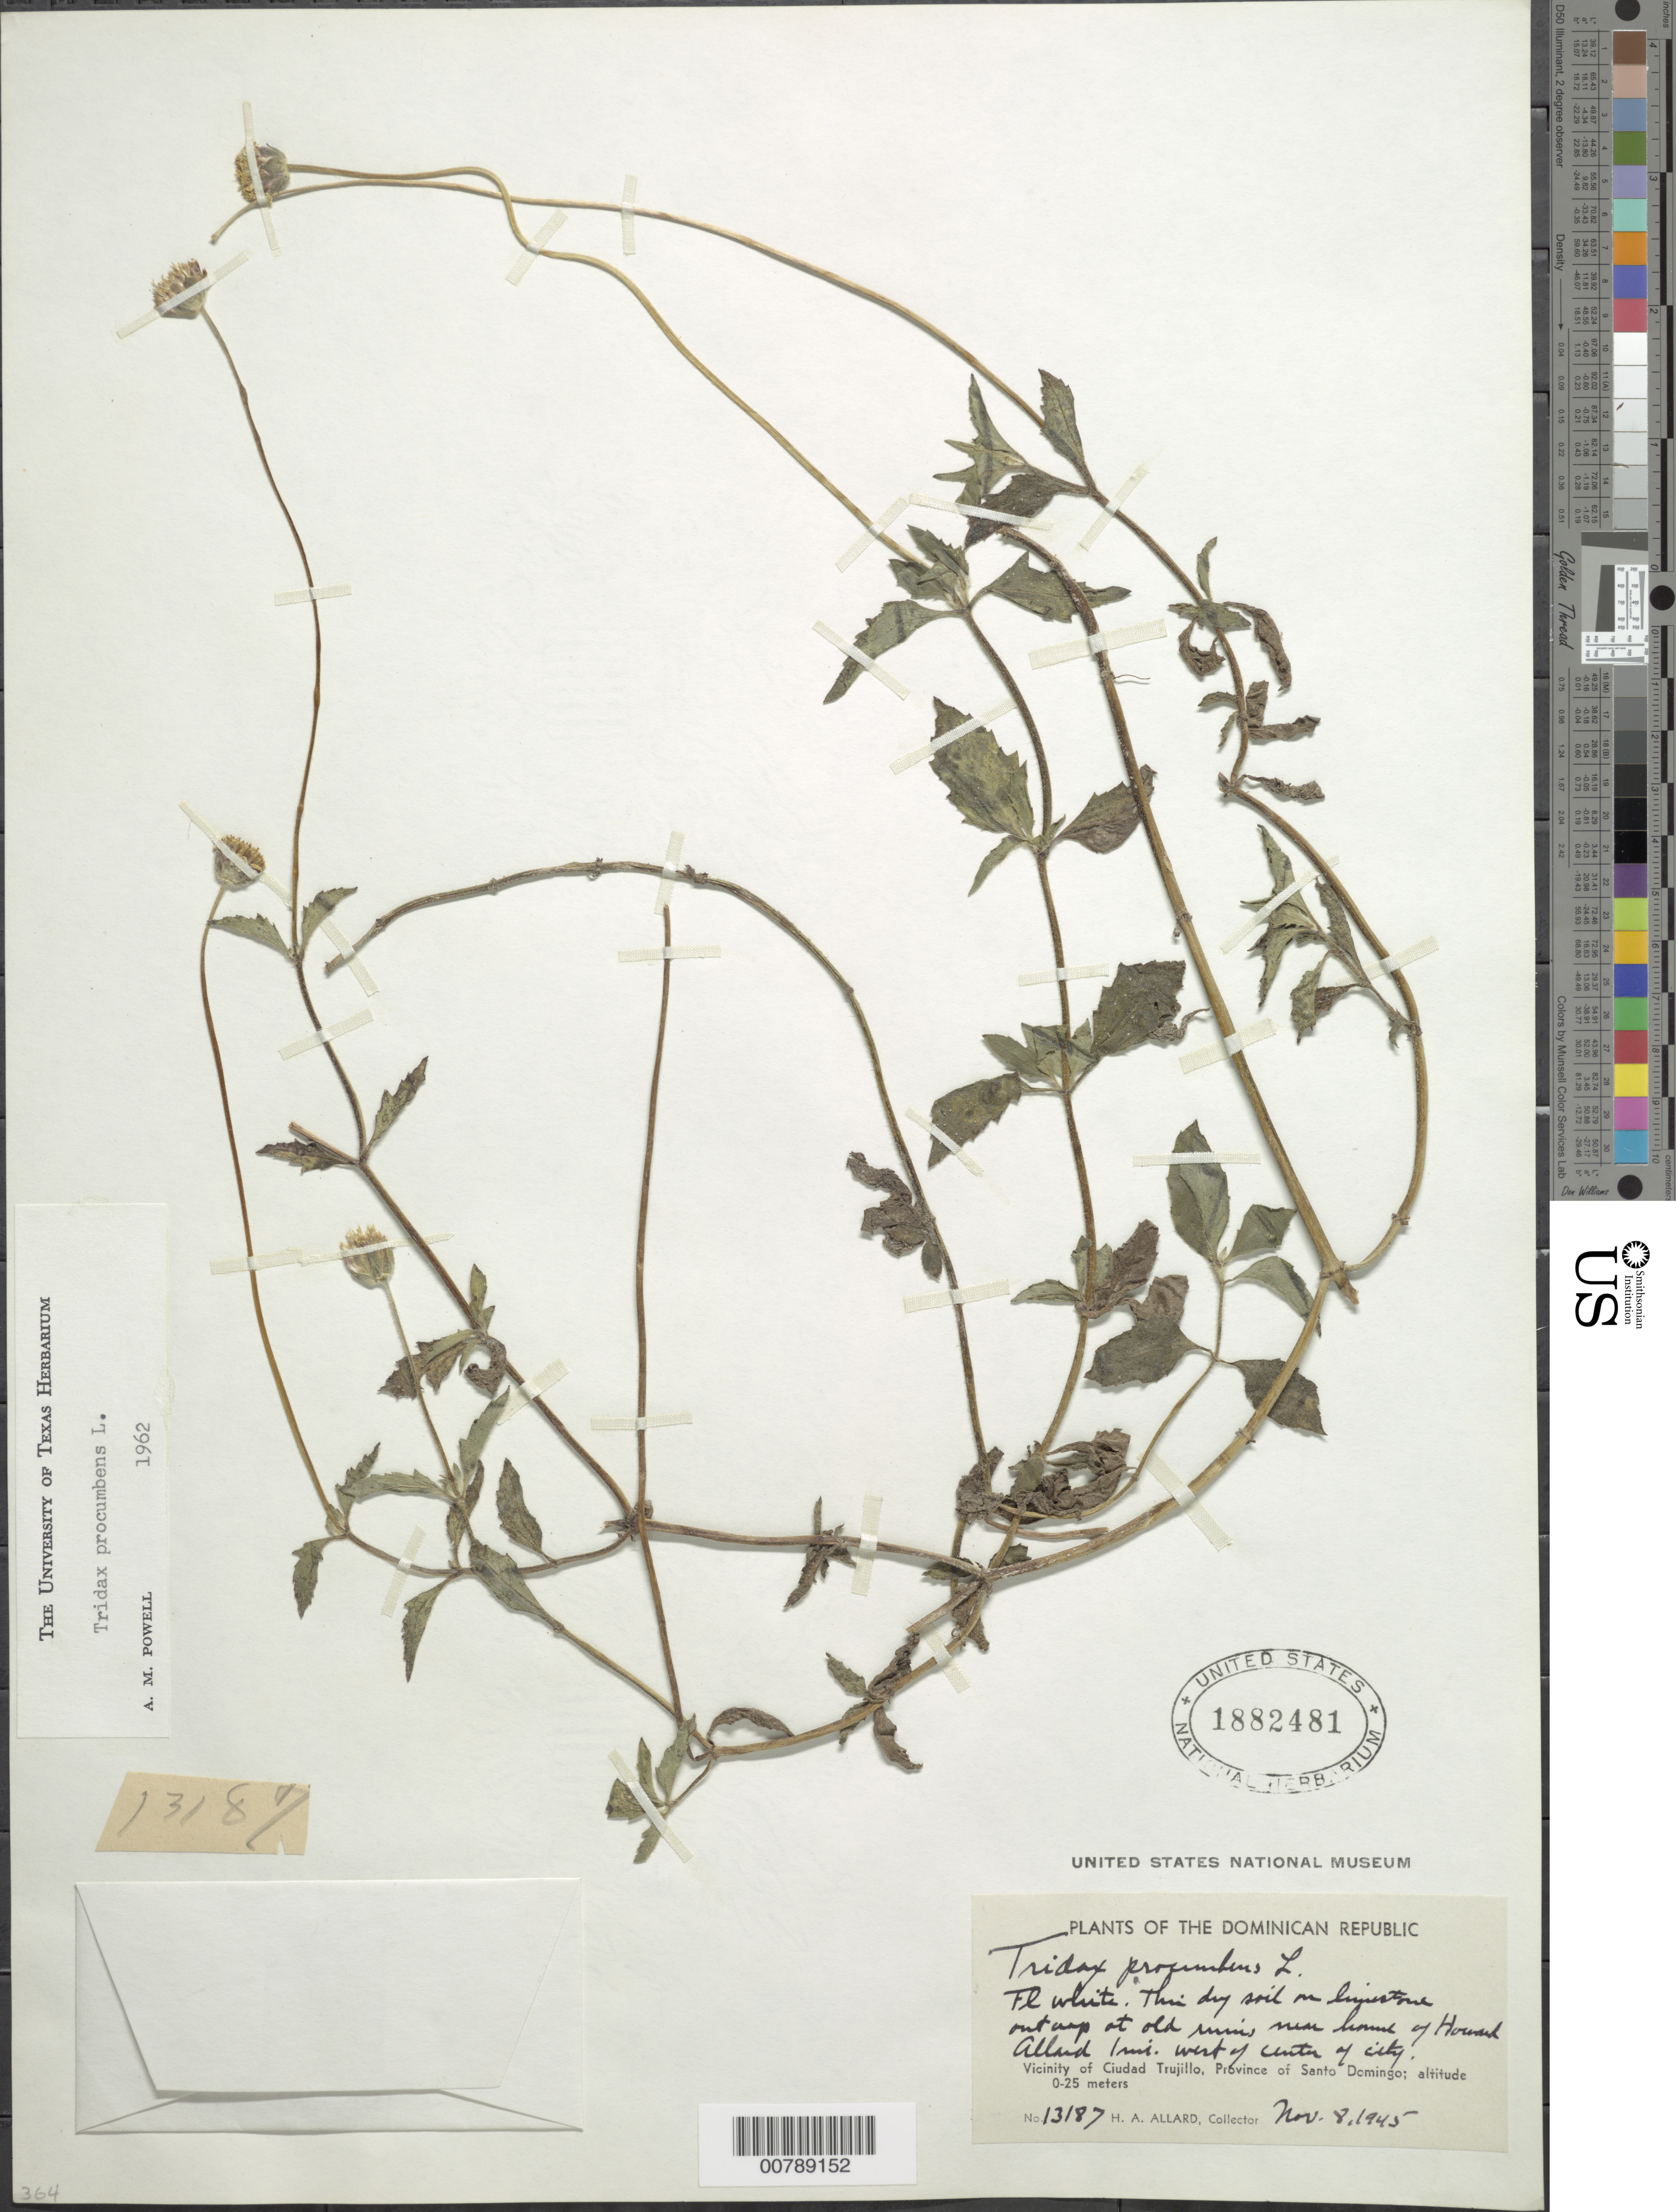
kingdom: Plantae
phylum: Tracheophyta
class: Magnoliopsida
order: Asterales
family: Asteraceae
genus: Tridax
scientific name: Tridax procumbens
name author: L.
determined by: Powell, A.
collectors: H. A. Allard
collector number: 13187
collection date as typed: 08 Nov 1945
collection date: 1945-11-08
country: Dominican Republic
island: Hispaniola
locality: Vicinity of Ciudad Trujillo, Province of Santo Domingo. At old ruins near house of Howard Allard, 1 mi west of center of city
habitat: Thin dry soil in limestone outcrop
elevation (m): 0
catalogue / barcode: US 1882481